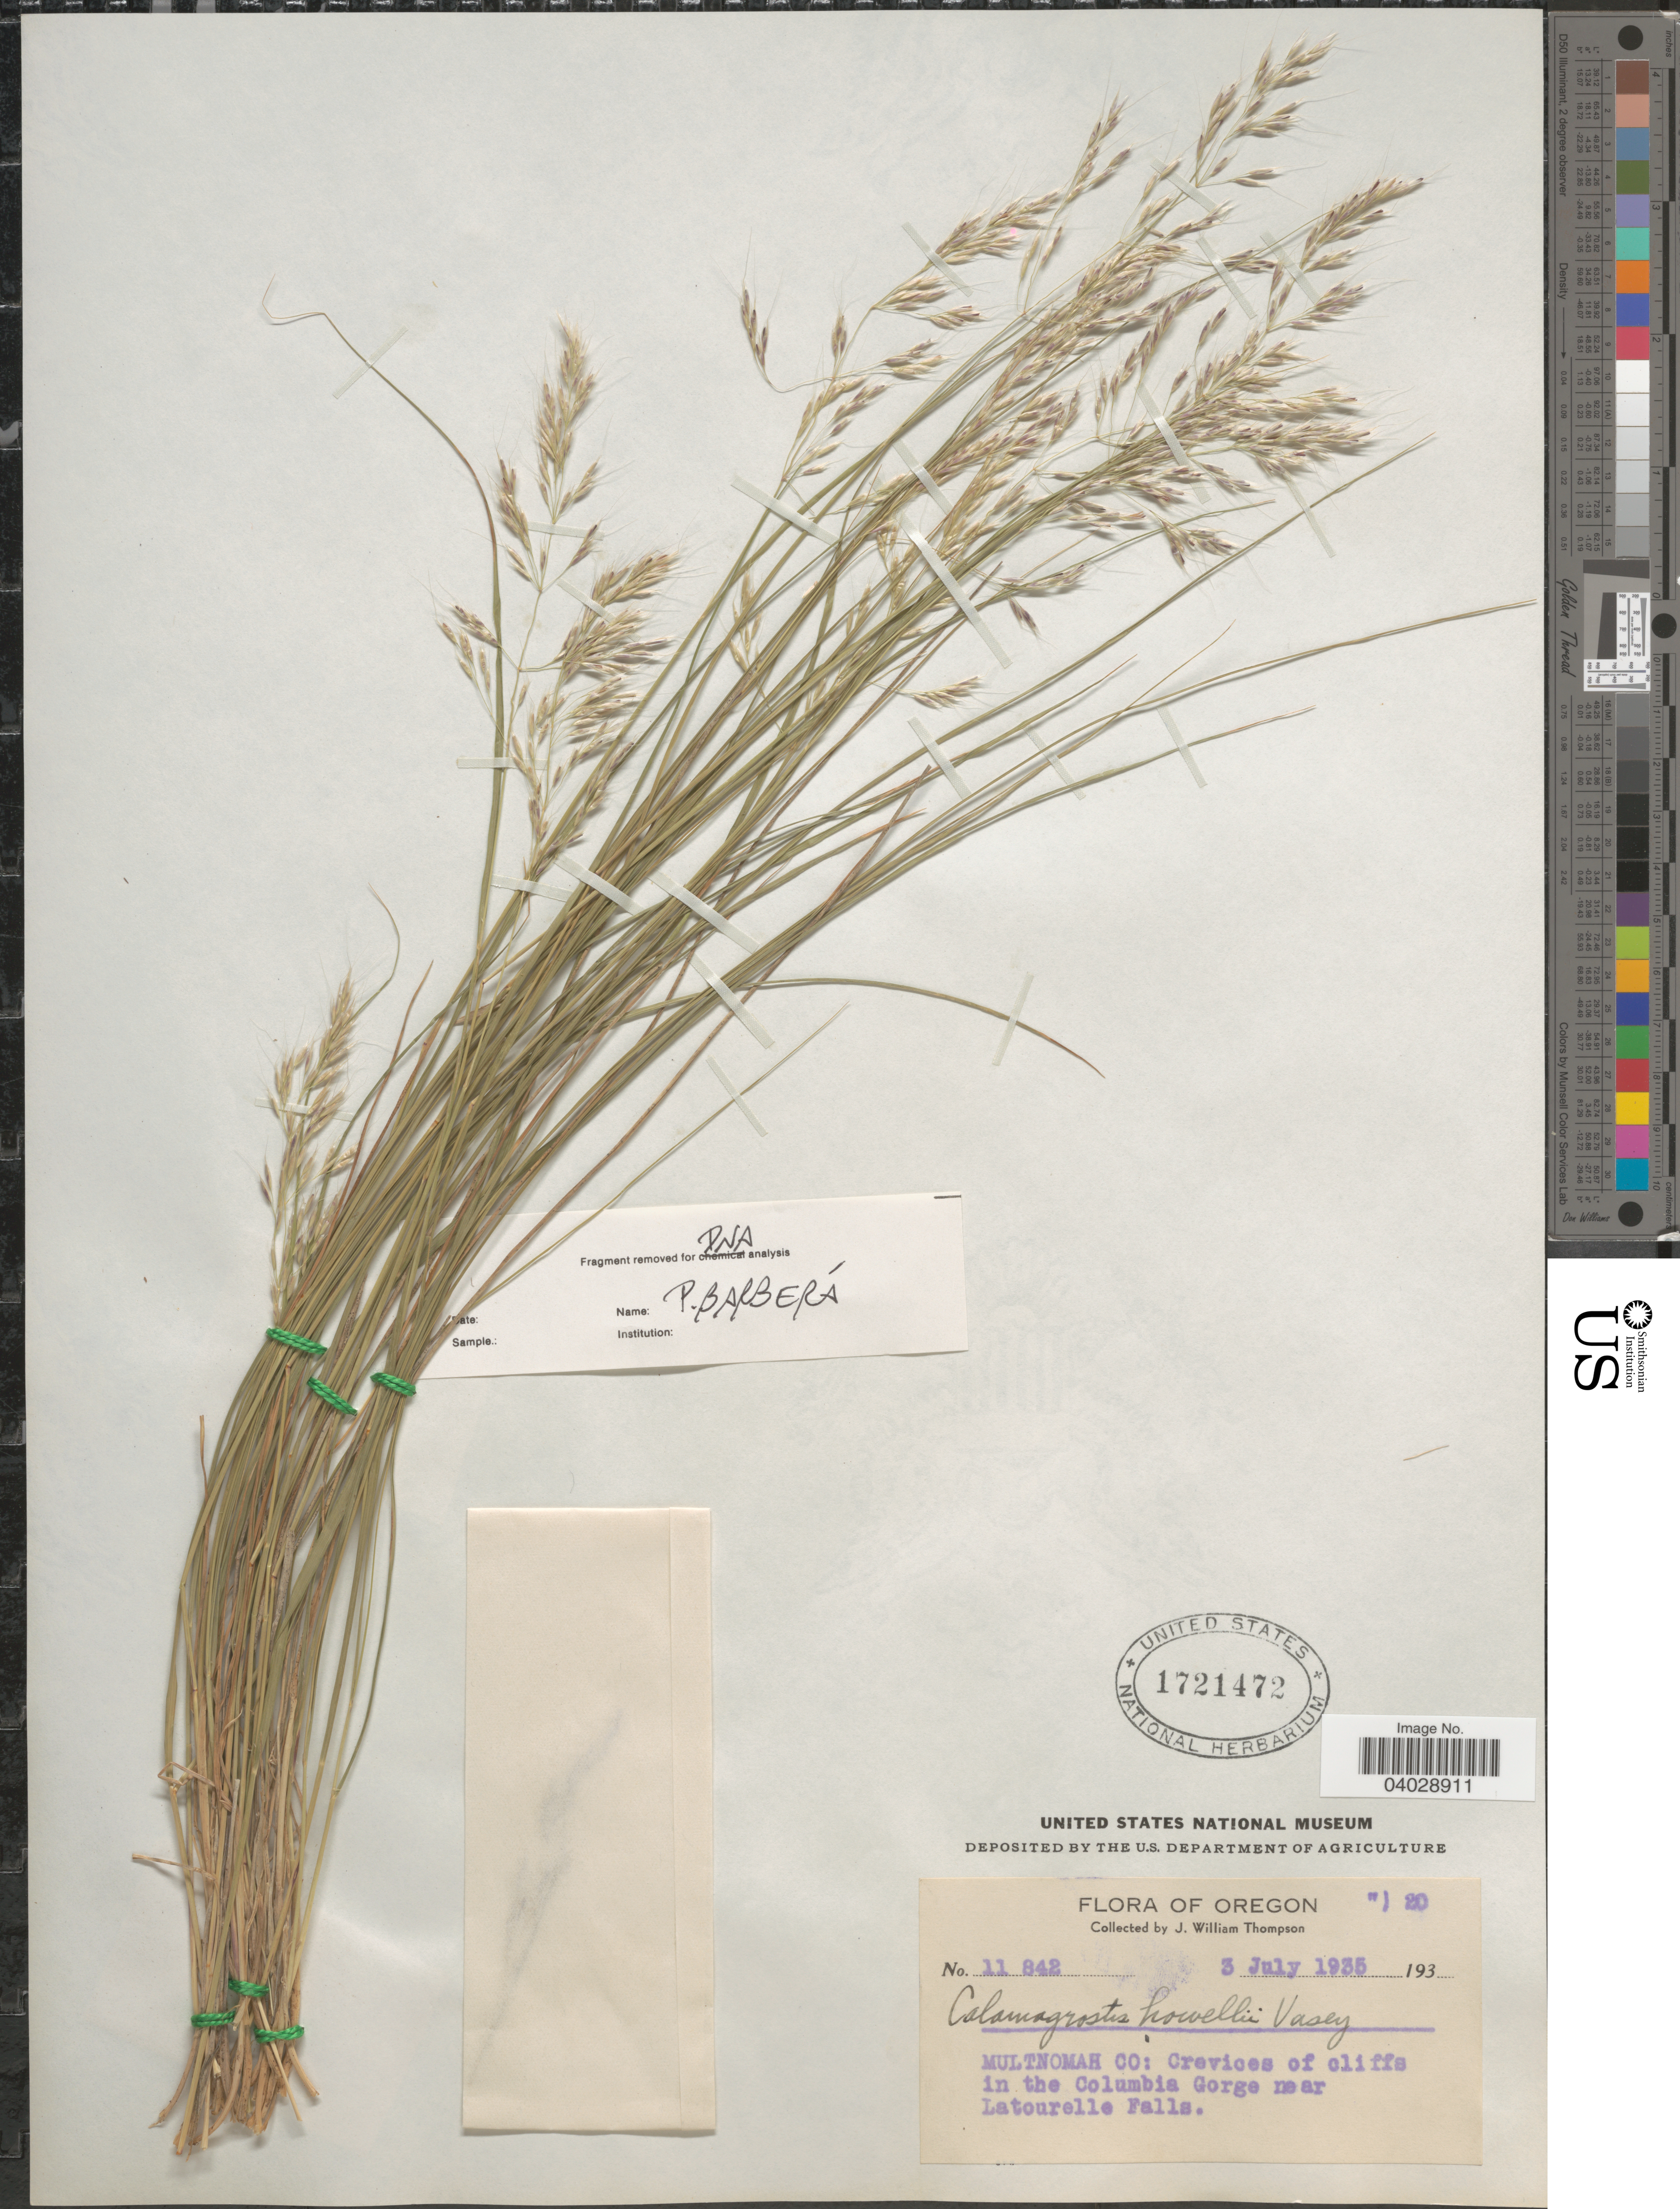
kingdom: Plantae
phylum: Tracheophyta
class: Liliopsida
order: Poales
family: Poaceae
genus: Calamagrostis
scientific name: Calamagrostis howellii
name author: Vasey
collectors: J. W. Thompson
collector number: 11842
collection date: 1935-07-03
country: United States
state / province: Oregon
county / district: Multnomah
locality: Multnomah Co: Crevices of cliffs in the Columbia Gorge near Latourelle Falls.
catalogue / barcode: US 1721472